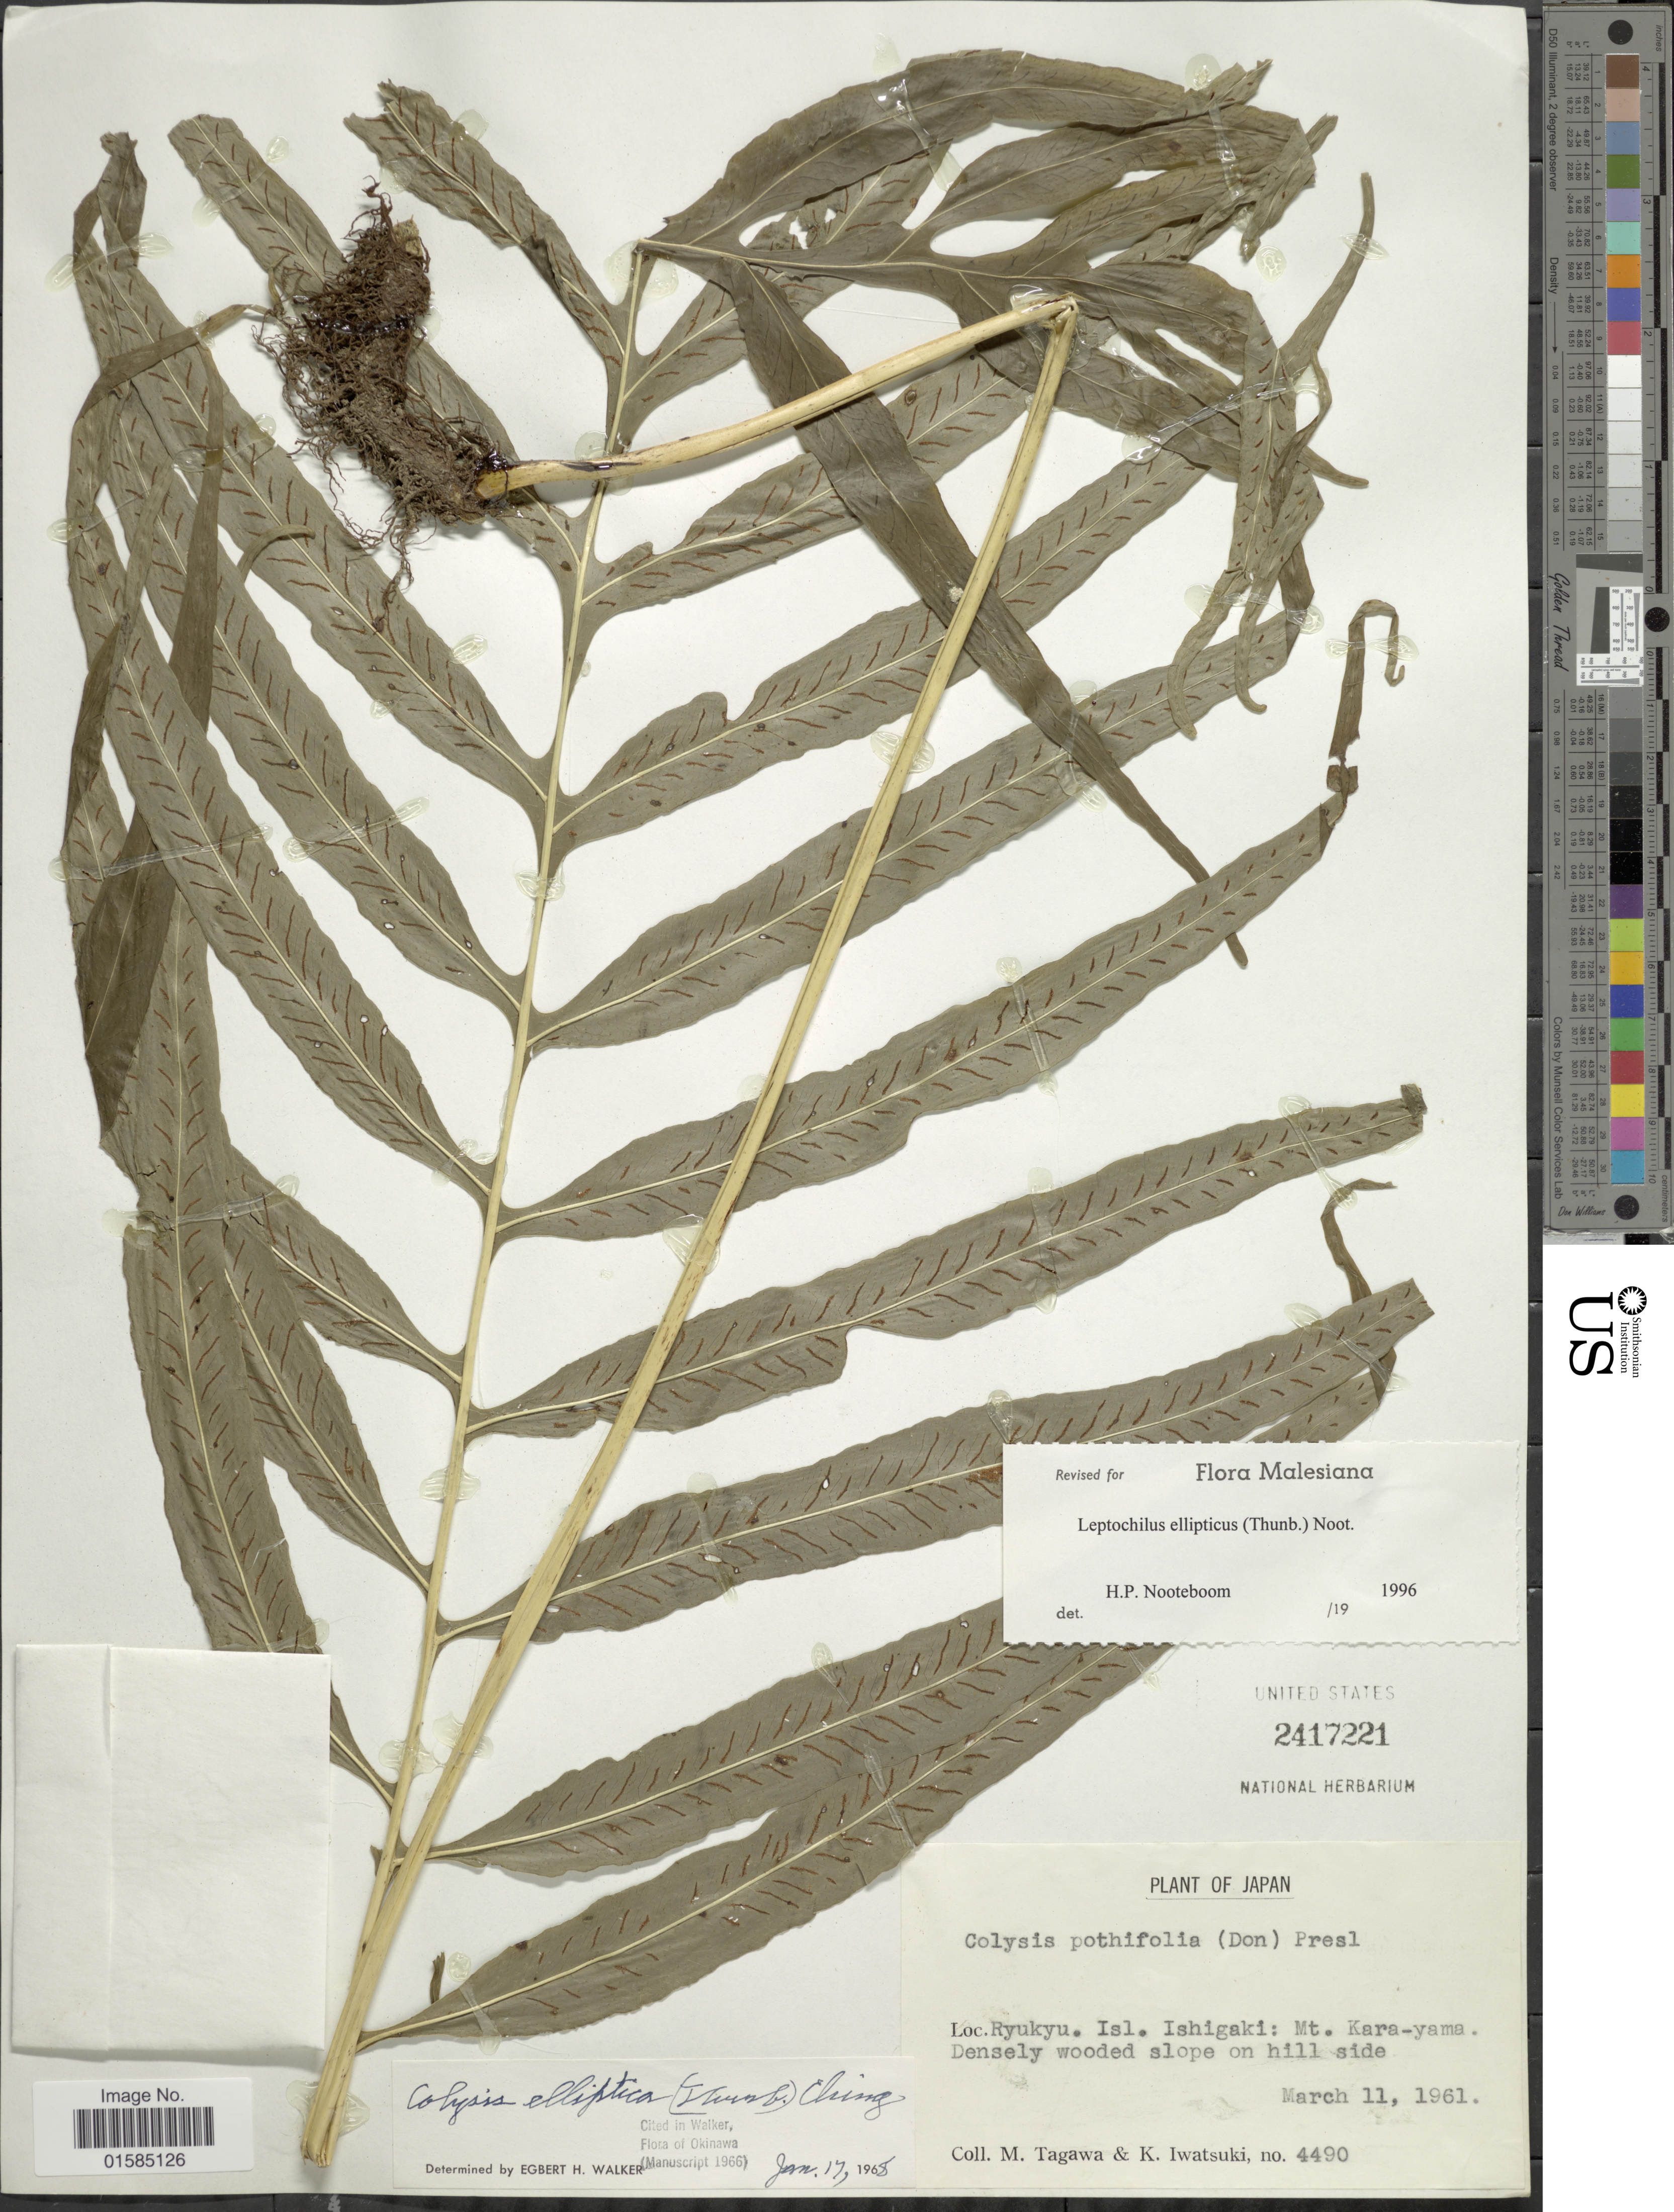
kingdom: Plantae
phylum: Tracheophyta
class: Polypodiopsida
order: Polypodiales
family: Polypodiaceae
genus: Leptochilus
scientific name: Leptochilus ellipticus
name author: (Thunb.) Noot.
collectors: M. Tagawa & K. Iwatsuki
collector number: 4490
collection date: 1961-03-11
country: Japan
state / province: Okinawa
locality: Japan, Ryukyu. Isl. Ishigaki: Mt. Kara-yama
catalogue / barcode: US 2417221